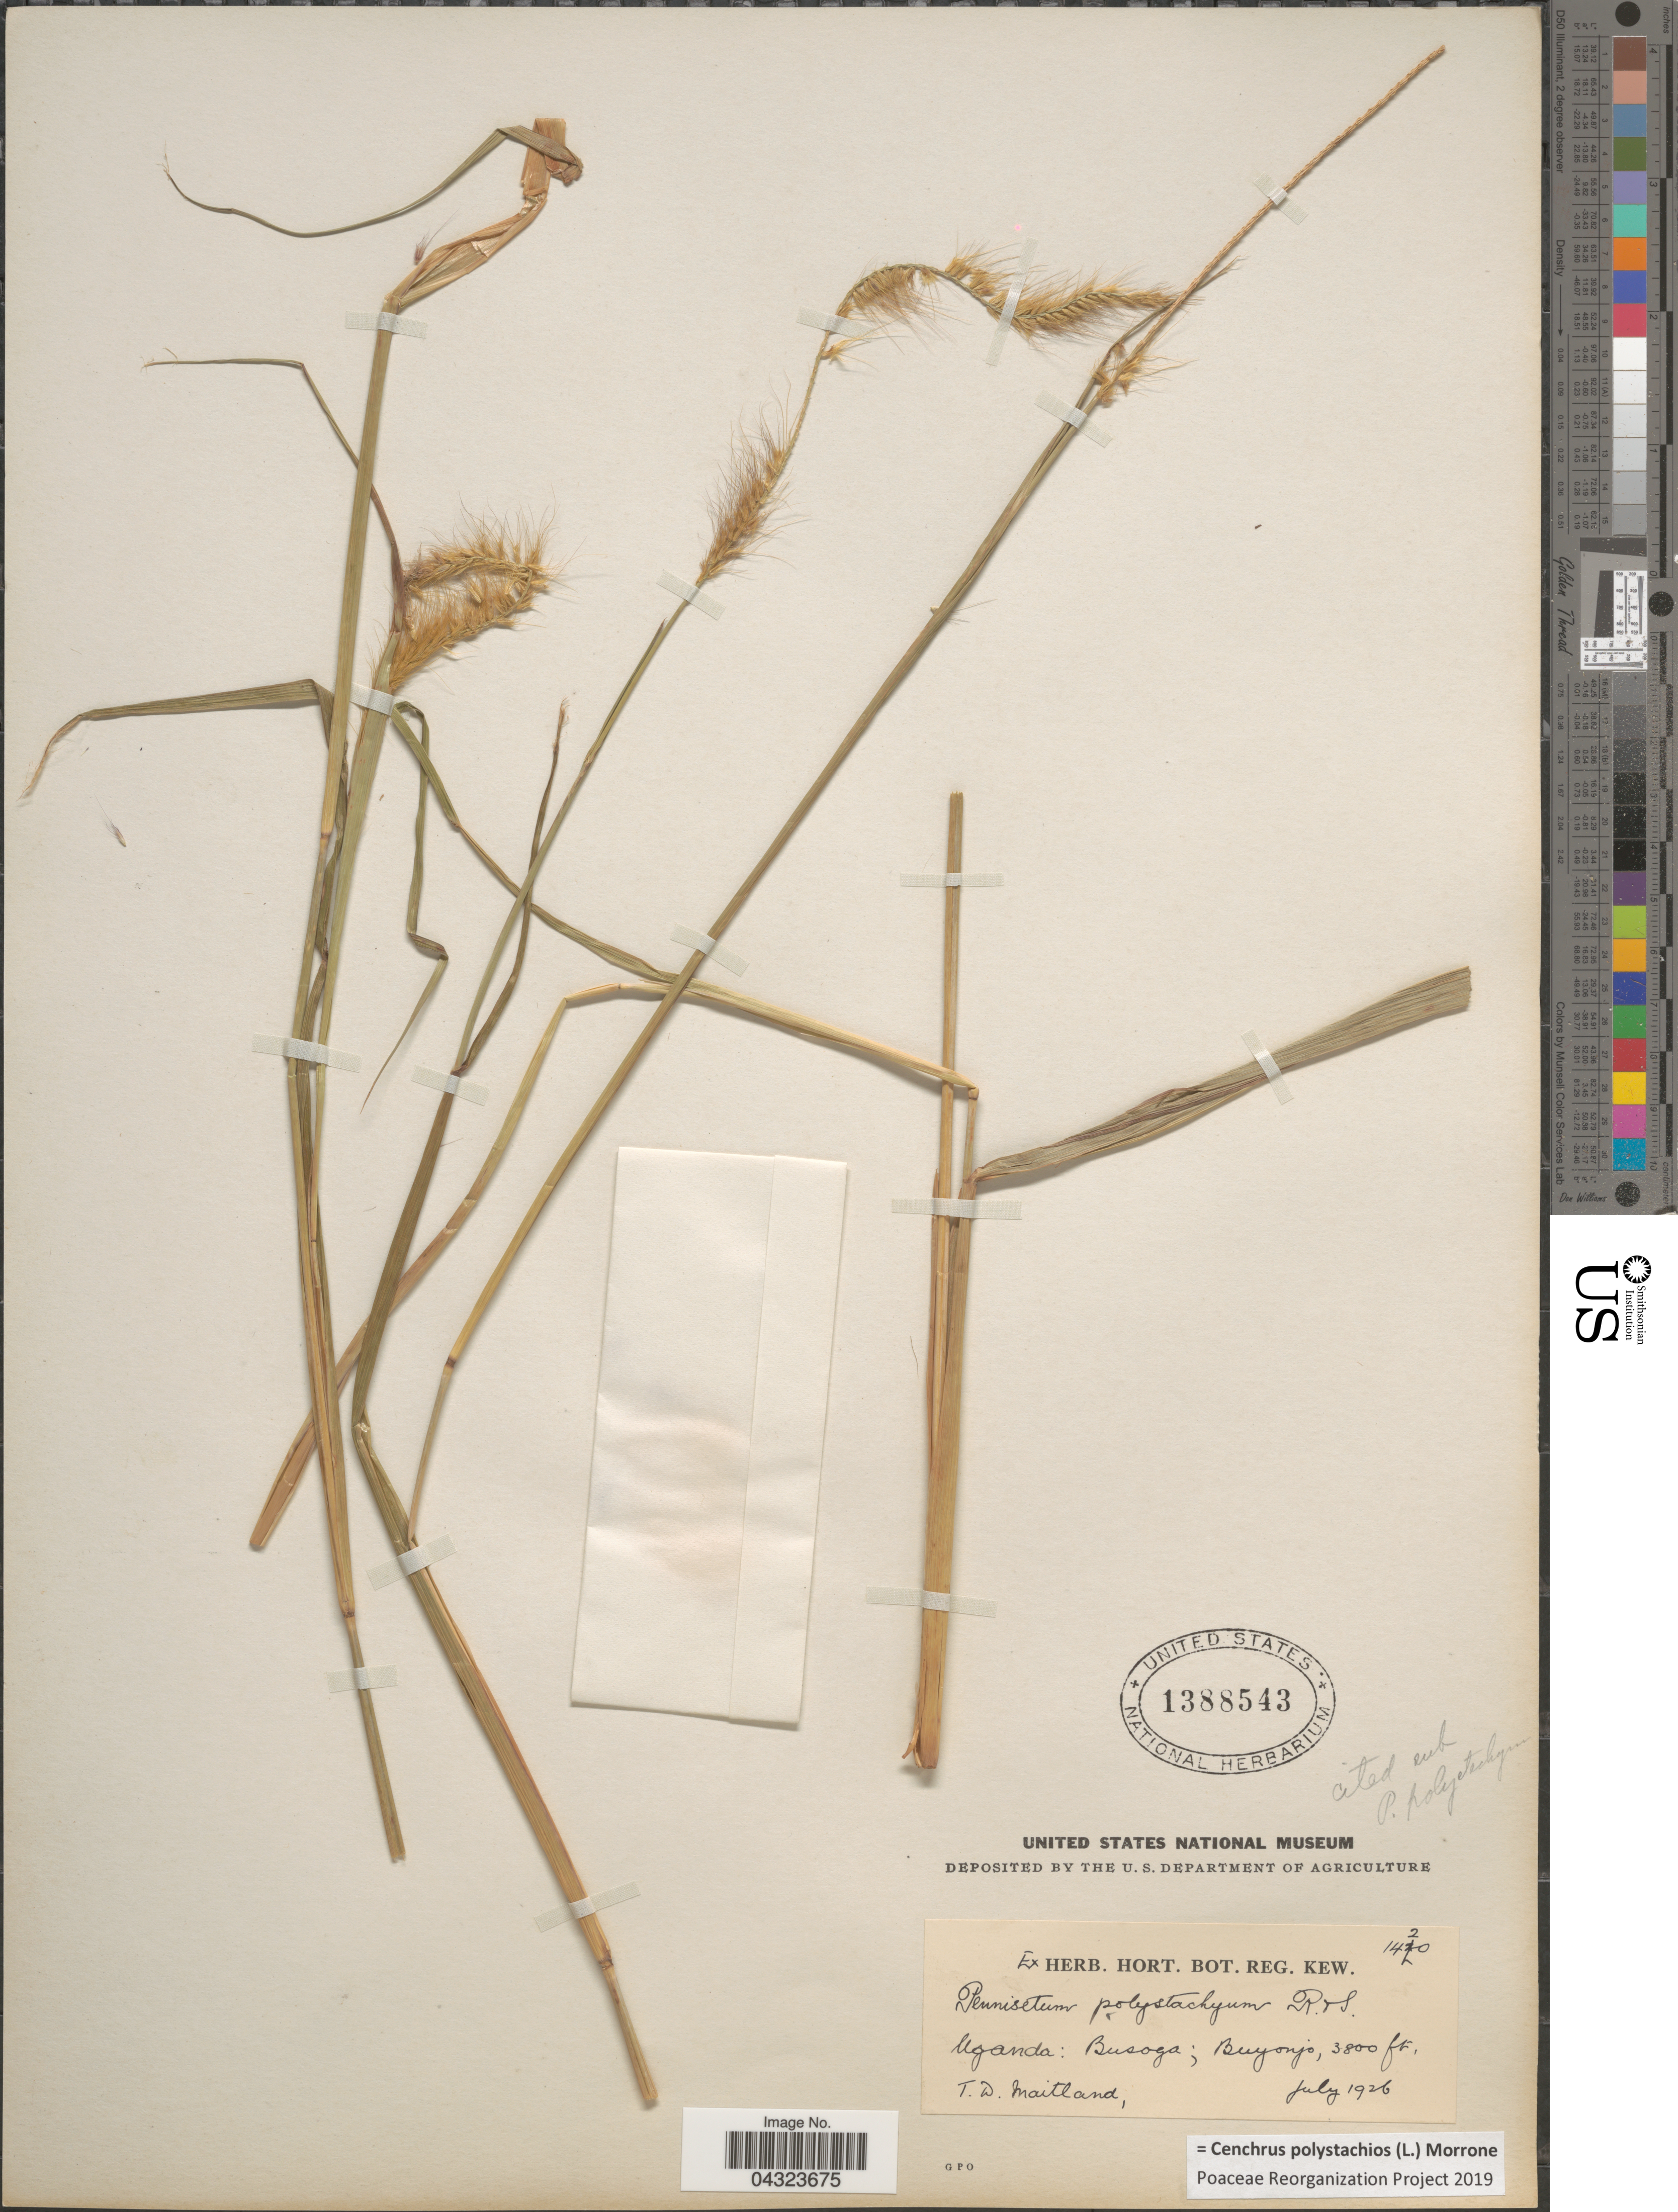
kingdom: Plantae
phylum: Tracheophyta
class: Liliopsida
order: Poales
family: Poaceae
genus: Cenchrus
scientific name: Cenchrus polystachios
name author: (L.) Morrone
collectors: T. Maitland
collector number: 1420*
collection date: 1926-07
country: Uganda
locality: Busoga; Buyonjo.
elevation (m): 1158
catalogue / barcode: US 1388543